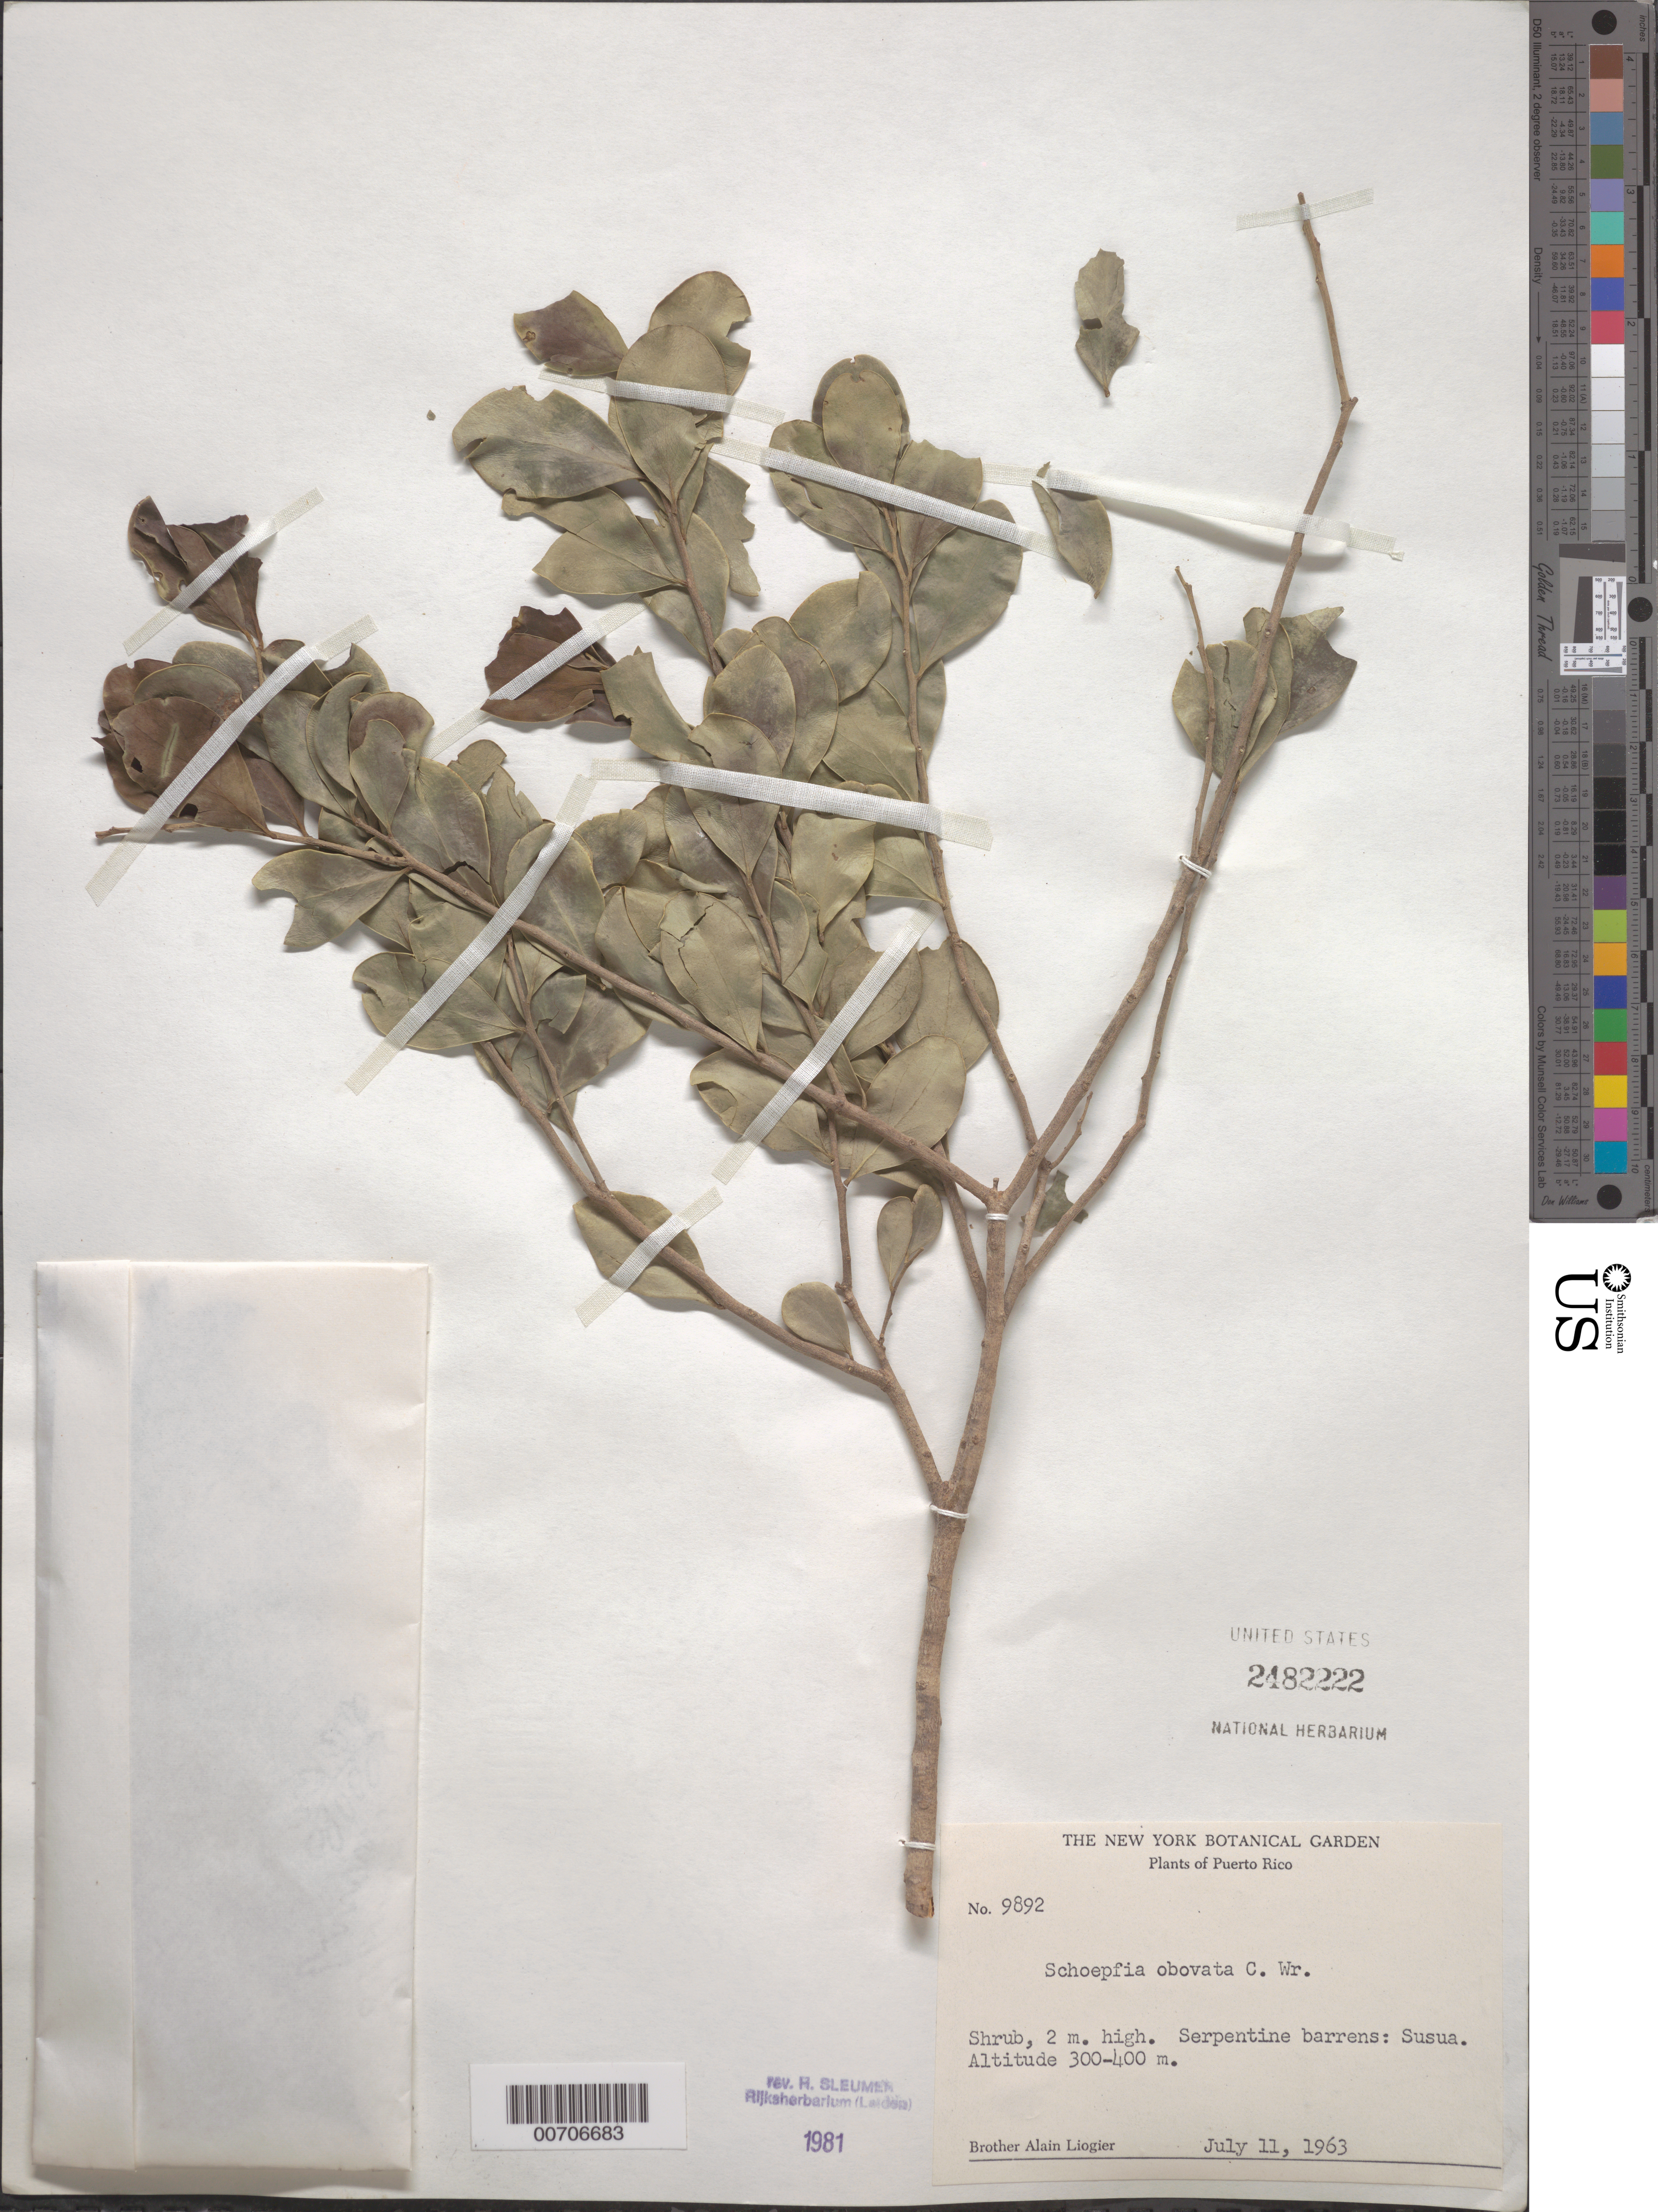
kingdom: Plantae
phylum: Tracheophyta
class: Magnoliopsida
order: Santalales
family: Schoepfiaceae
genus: Schoepfia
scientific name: Schoepfia obovata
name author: C. Wright in Sauvalle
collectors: A. H. Liogier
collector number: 9892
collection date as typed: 11 Jul 1963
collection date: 1963-07-11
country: Puerto Rico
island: Greater Antilles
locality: Susua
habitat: Serpentine barrens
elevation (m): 300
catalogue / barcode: US 2482222